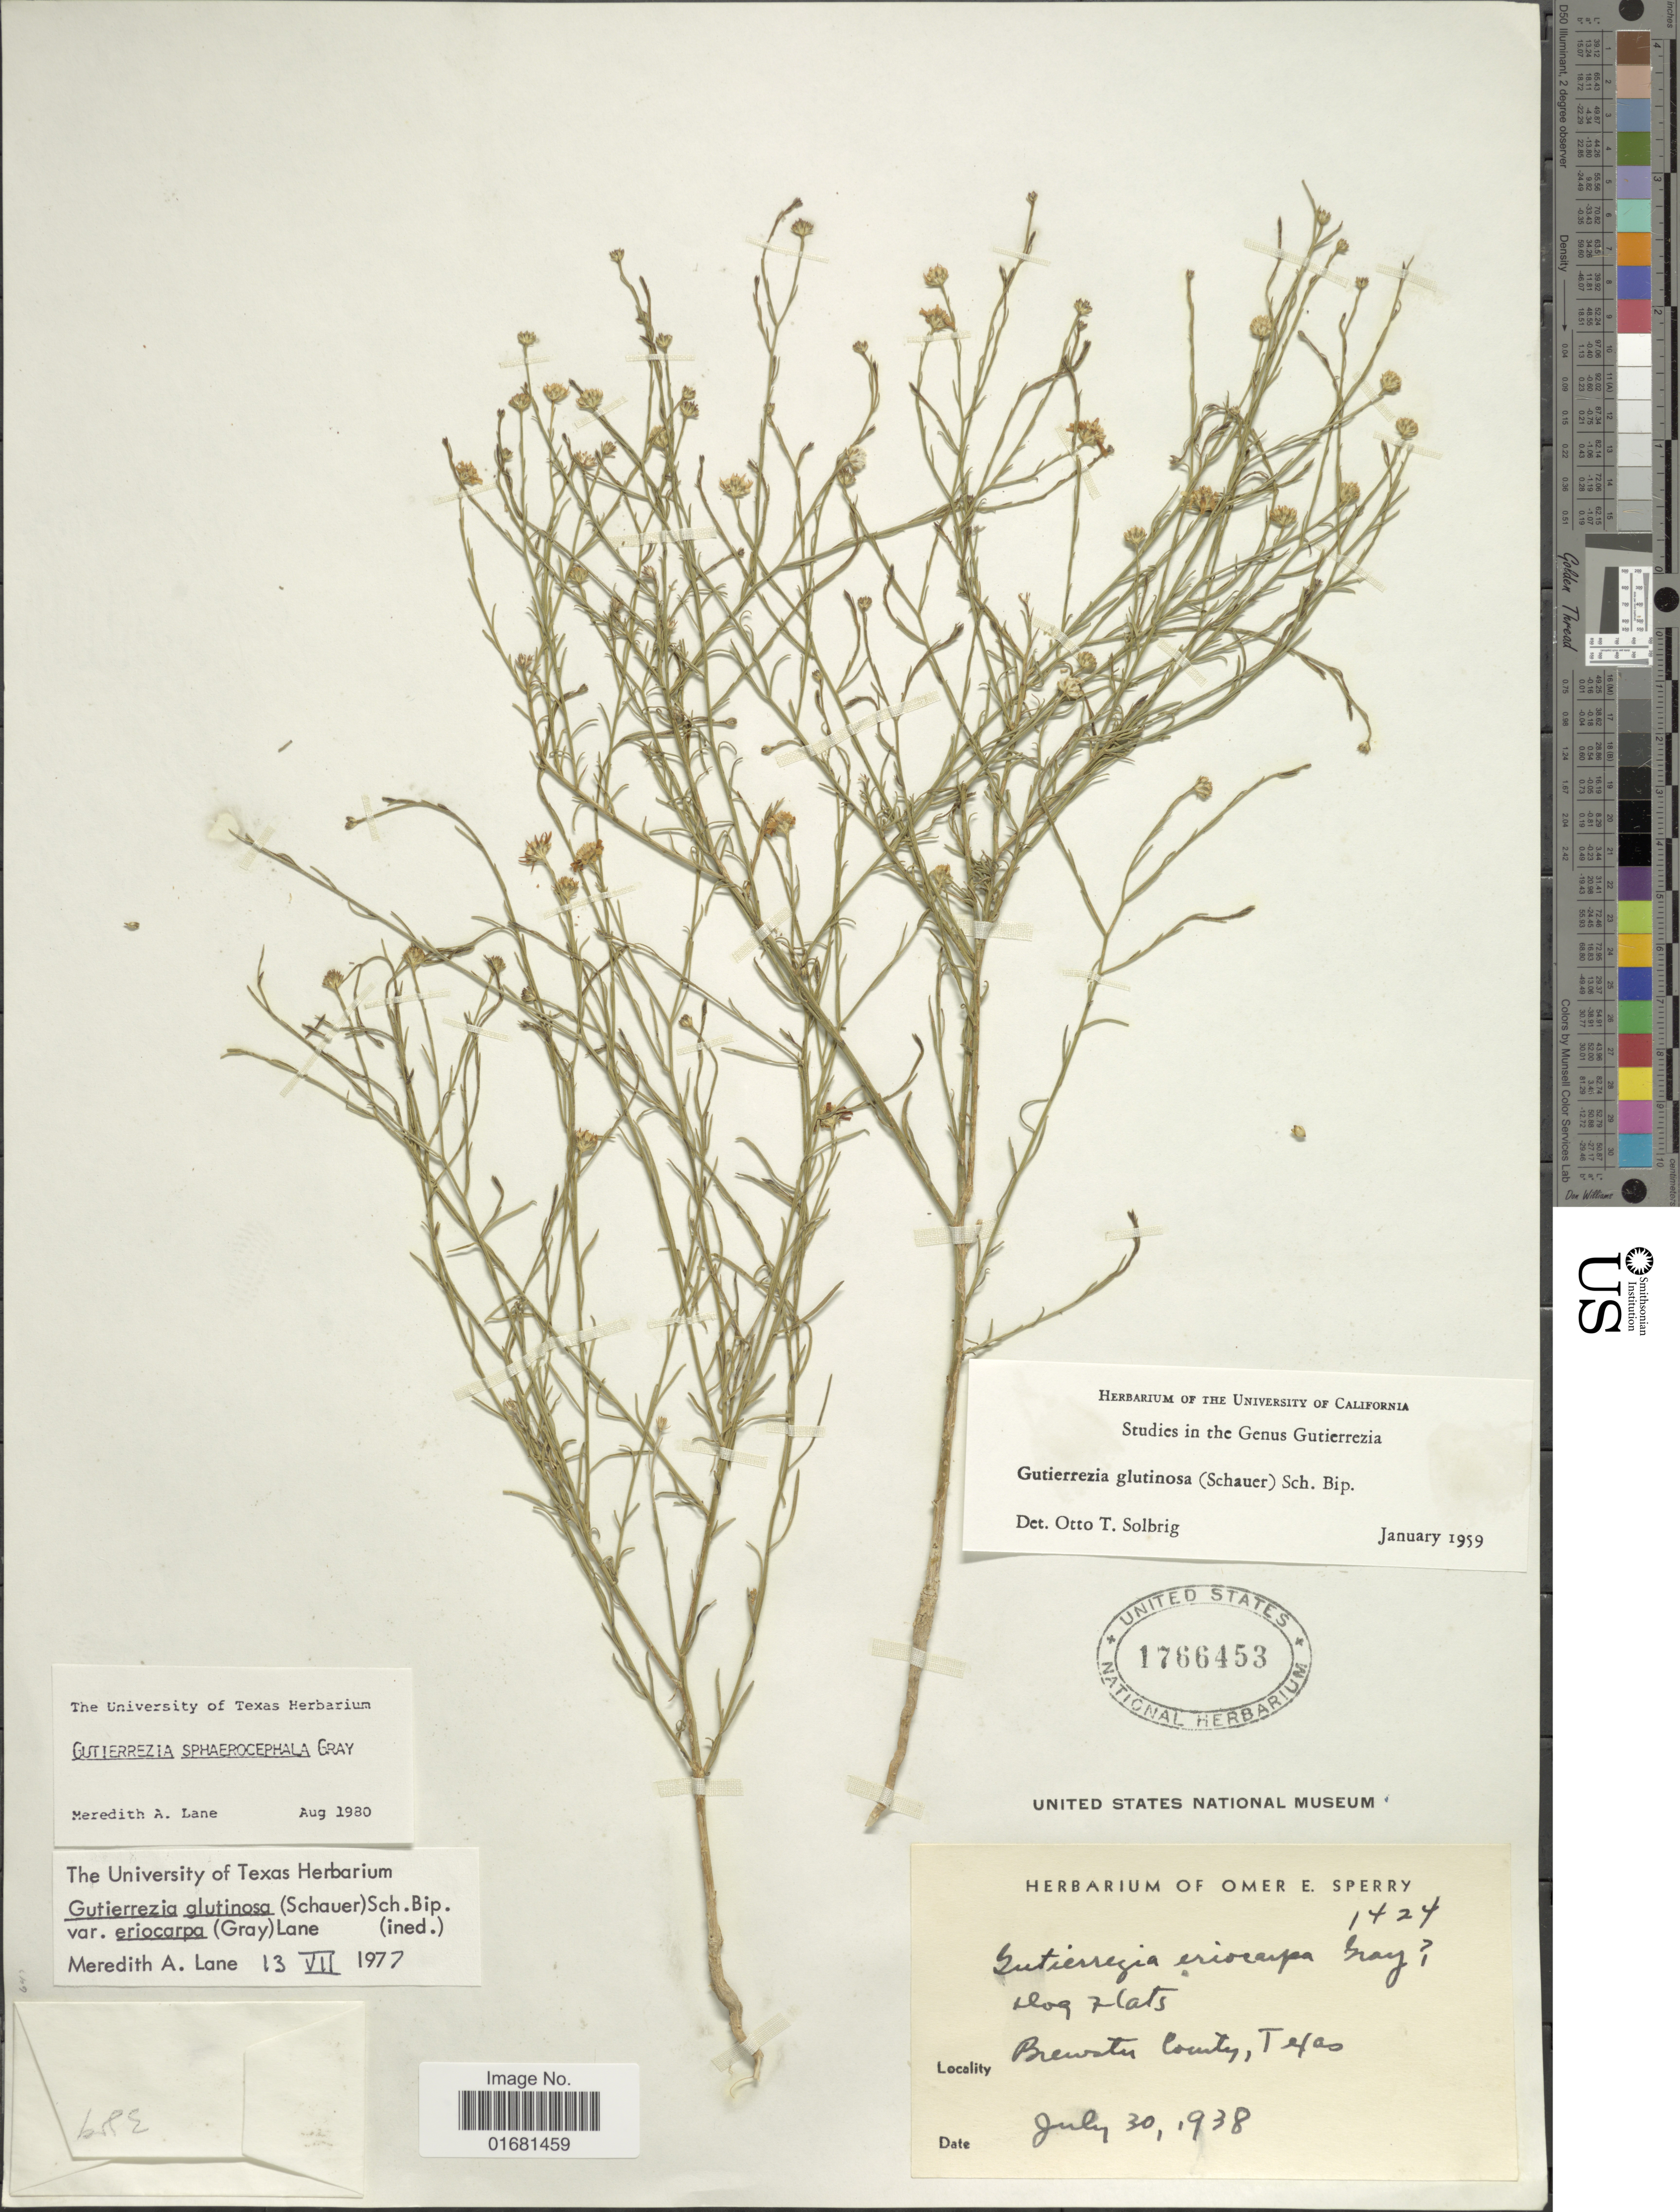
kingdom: Plantae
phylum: Tracheophyta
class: Magnoliopsida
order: Asterales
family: Asteraceae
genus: Gutierrezia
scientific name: Gutierrezia sphaerocephala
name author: A. Gray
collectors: ex. herb. Omer E. Sperry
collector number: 1424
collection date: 1938-07-30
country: United States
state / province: Texas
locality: Brewster County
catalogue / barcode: US 1766453